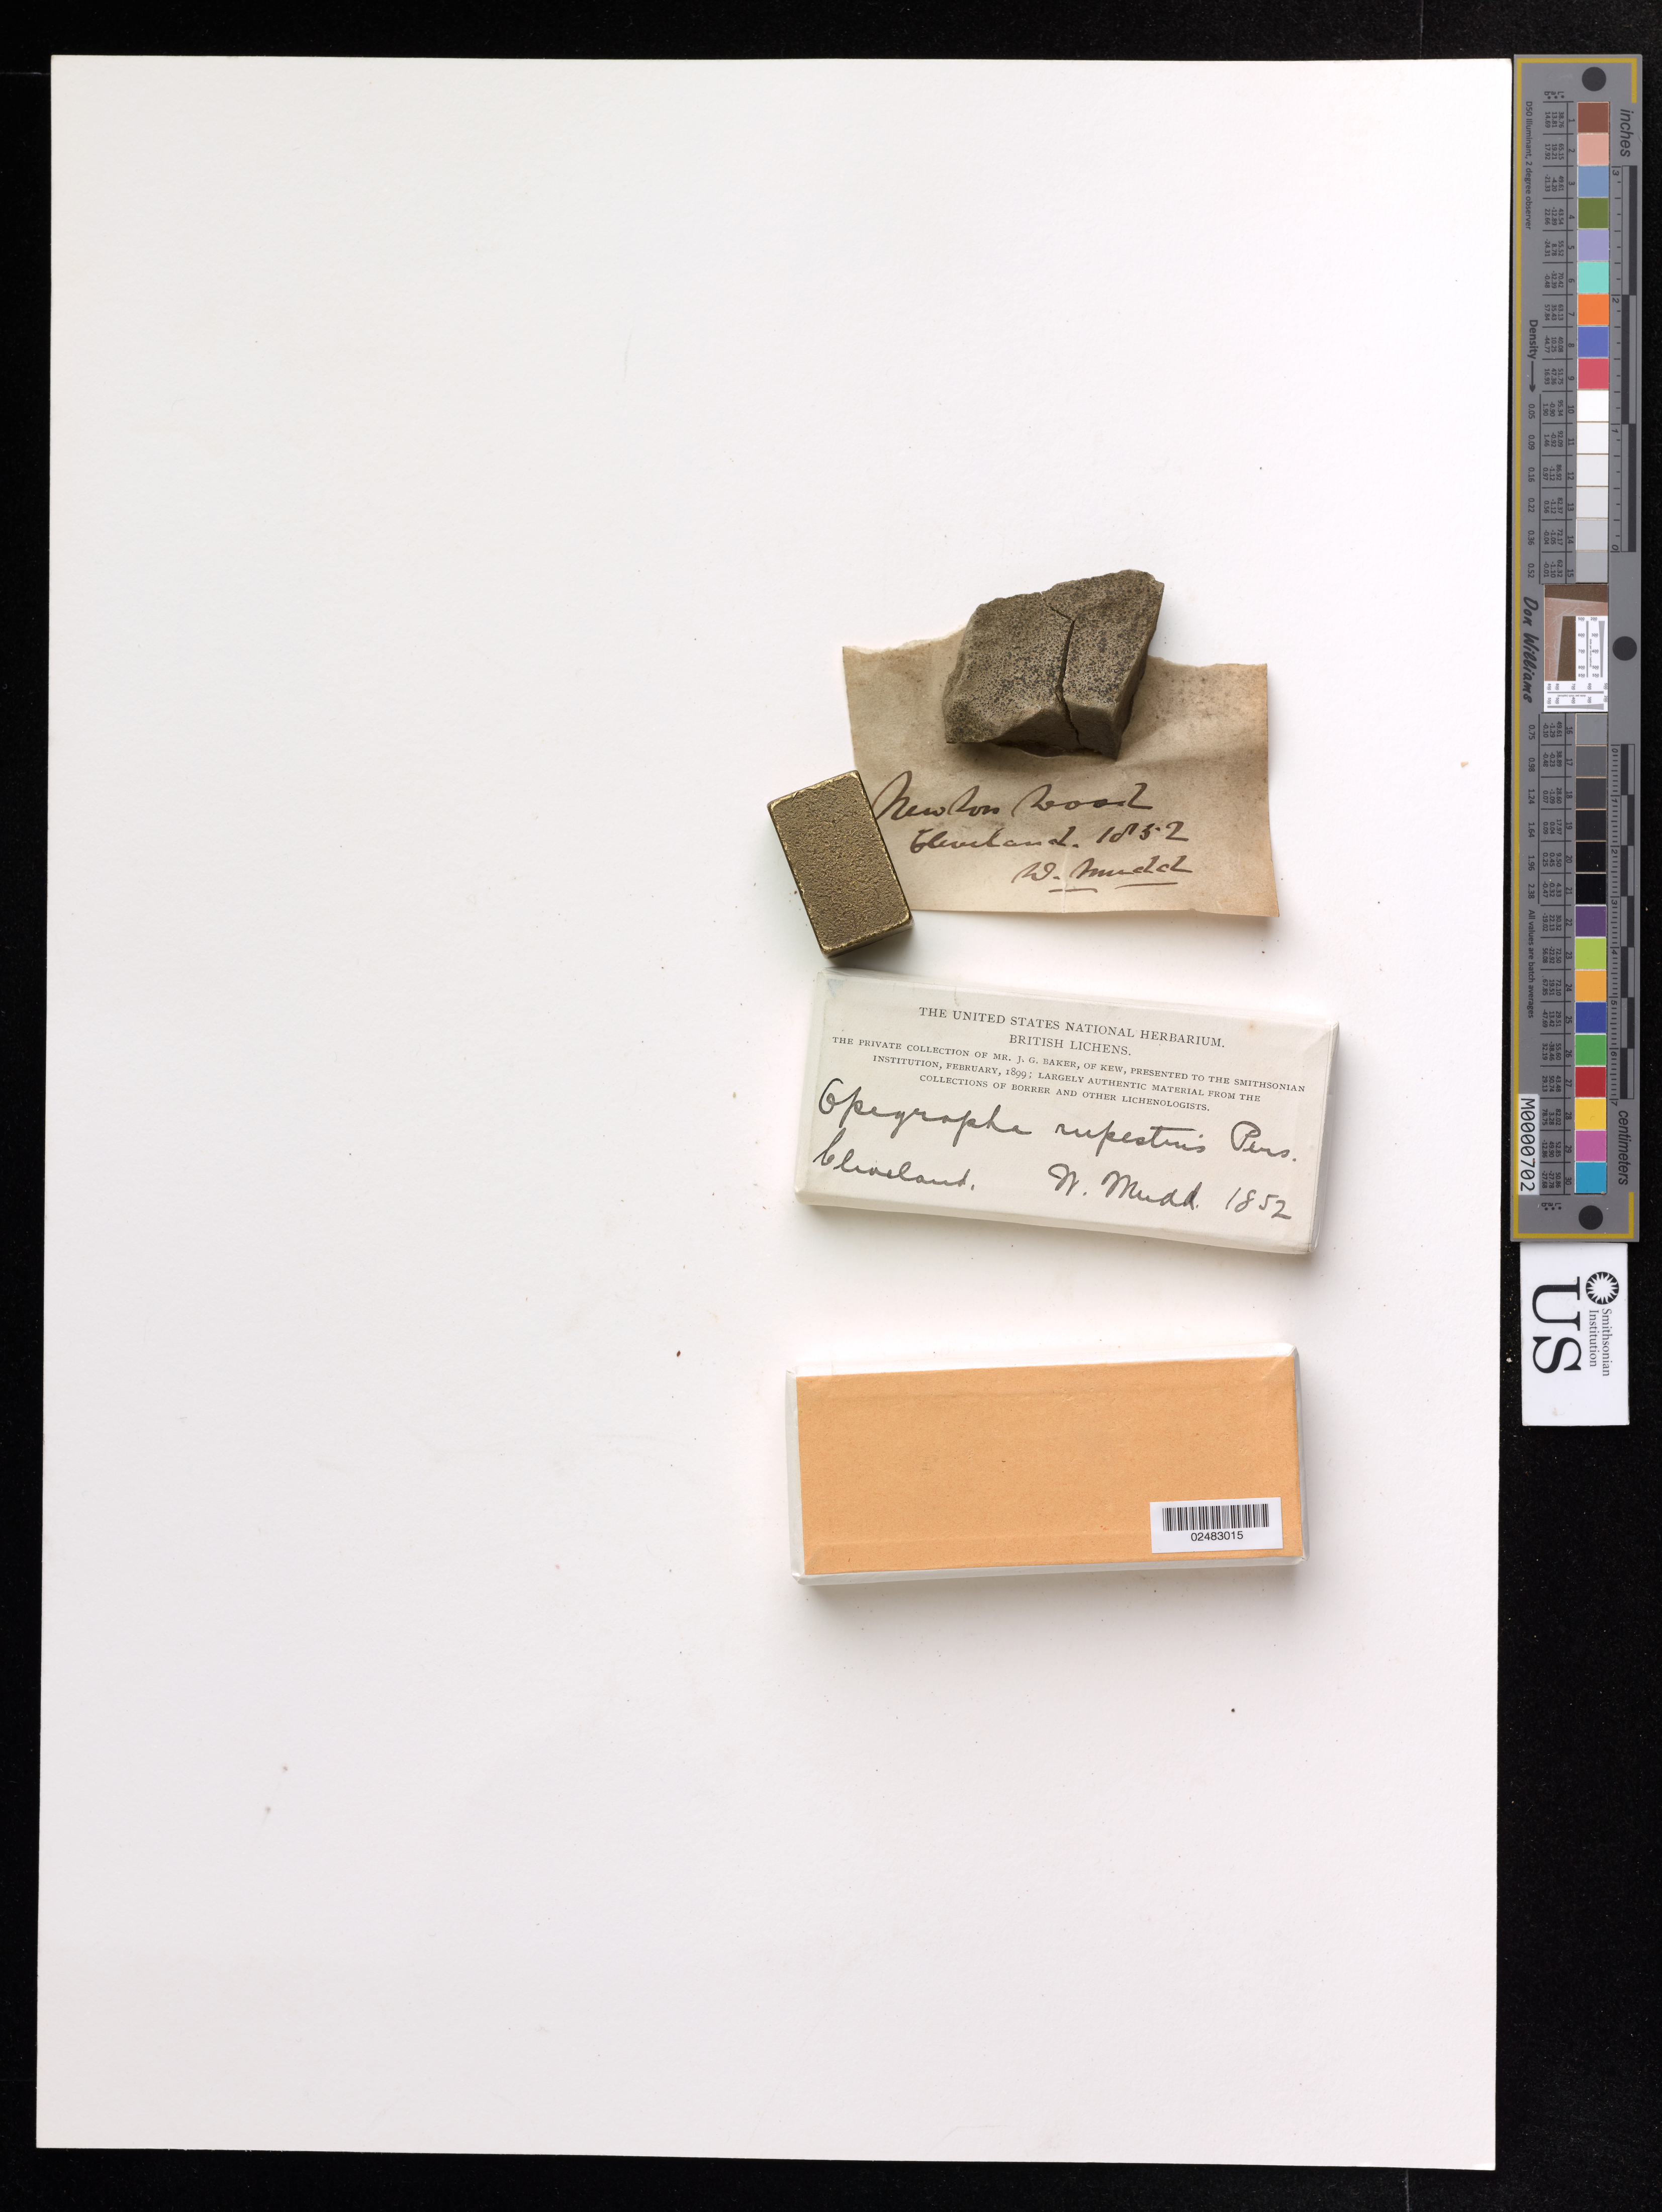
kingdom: Fungi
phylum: Ascomycota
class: Arthoniomycetes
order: Arthoniales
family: Opegraphaceae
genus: Opegrapha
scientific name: Opegrapha rupestris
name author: Pers.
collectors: W. Mudd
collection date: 1852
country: United Kingdom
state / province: England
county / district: Redcar and Cleveland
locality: Cleveland